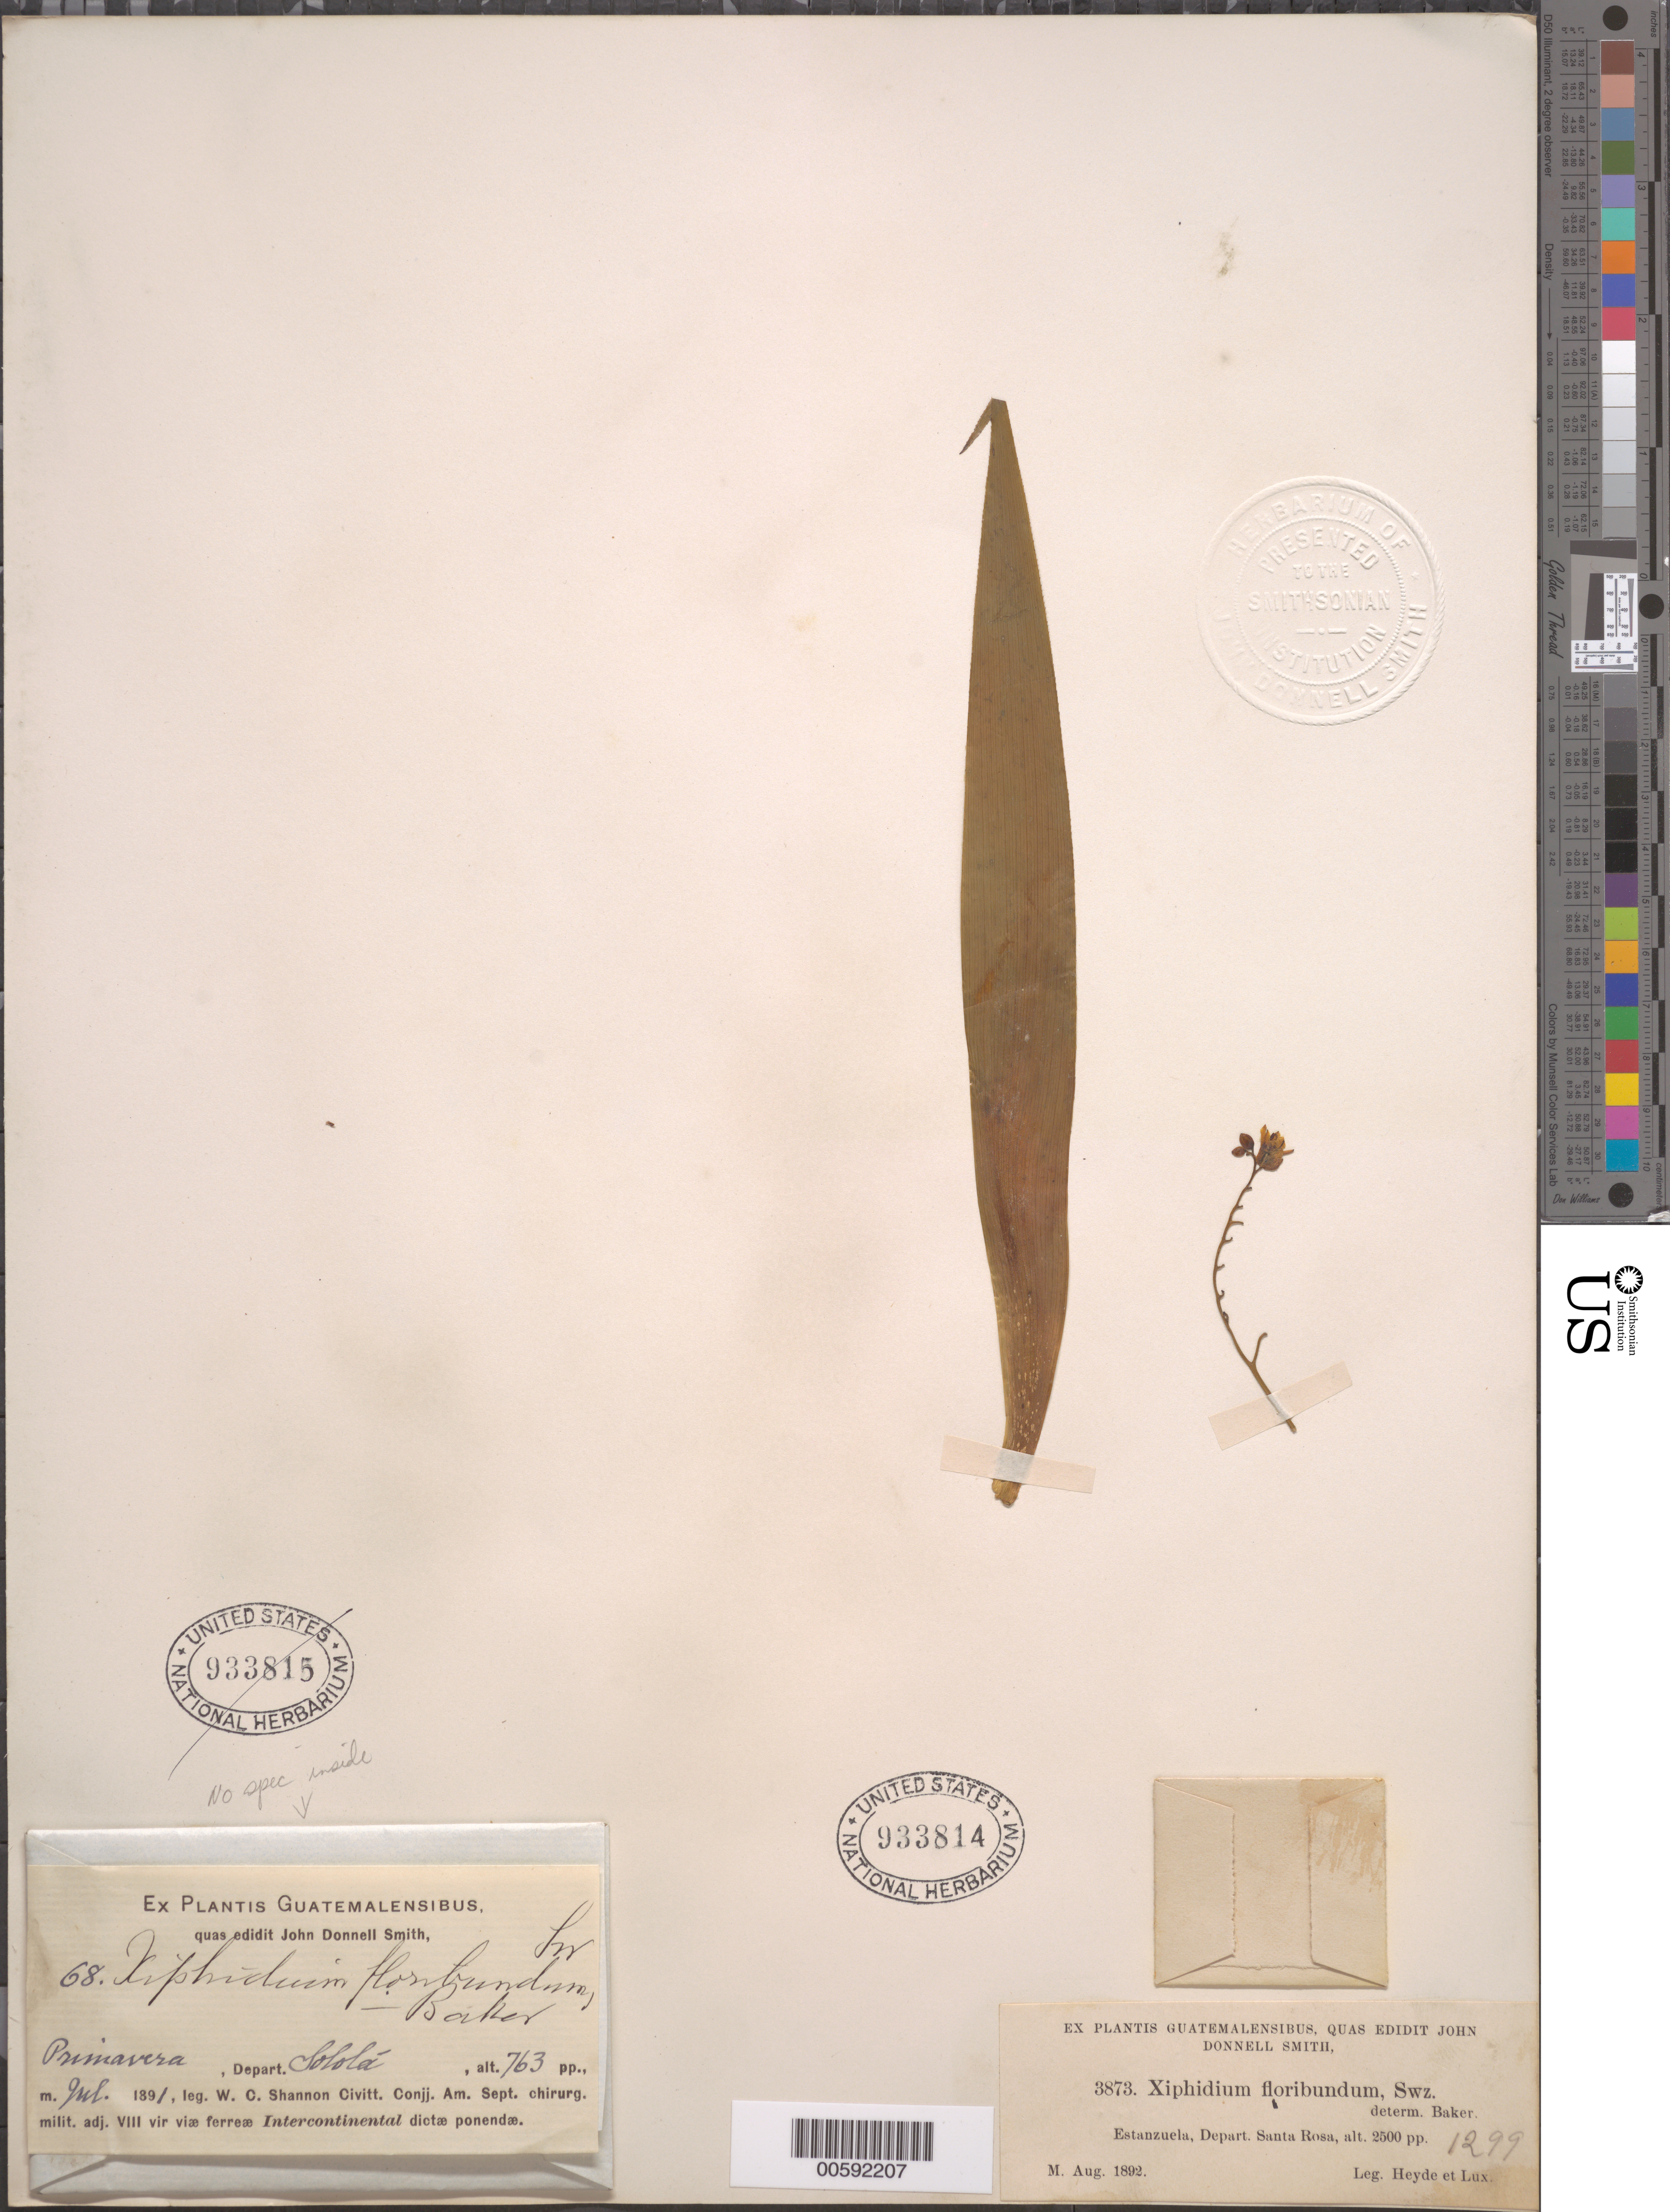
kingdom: Plantae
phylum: Tracheophyta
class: Liliopsida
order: Commelinales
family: Haemodoraceae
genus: Xiphidium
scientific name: Xiphidium caeruleum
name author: Aubl.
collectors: E. T. Heyde & E. Lux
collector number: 3873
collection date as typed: Aug 1892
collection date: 1892-08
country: Guatemala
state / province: Santa Rosa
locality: Estanzuela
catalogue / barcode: US 933814